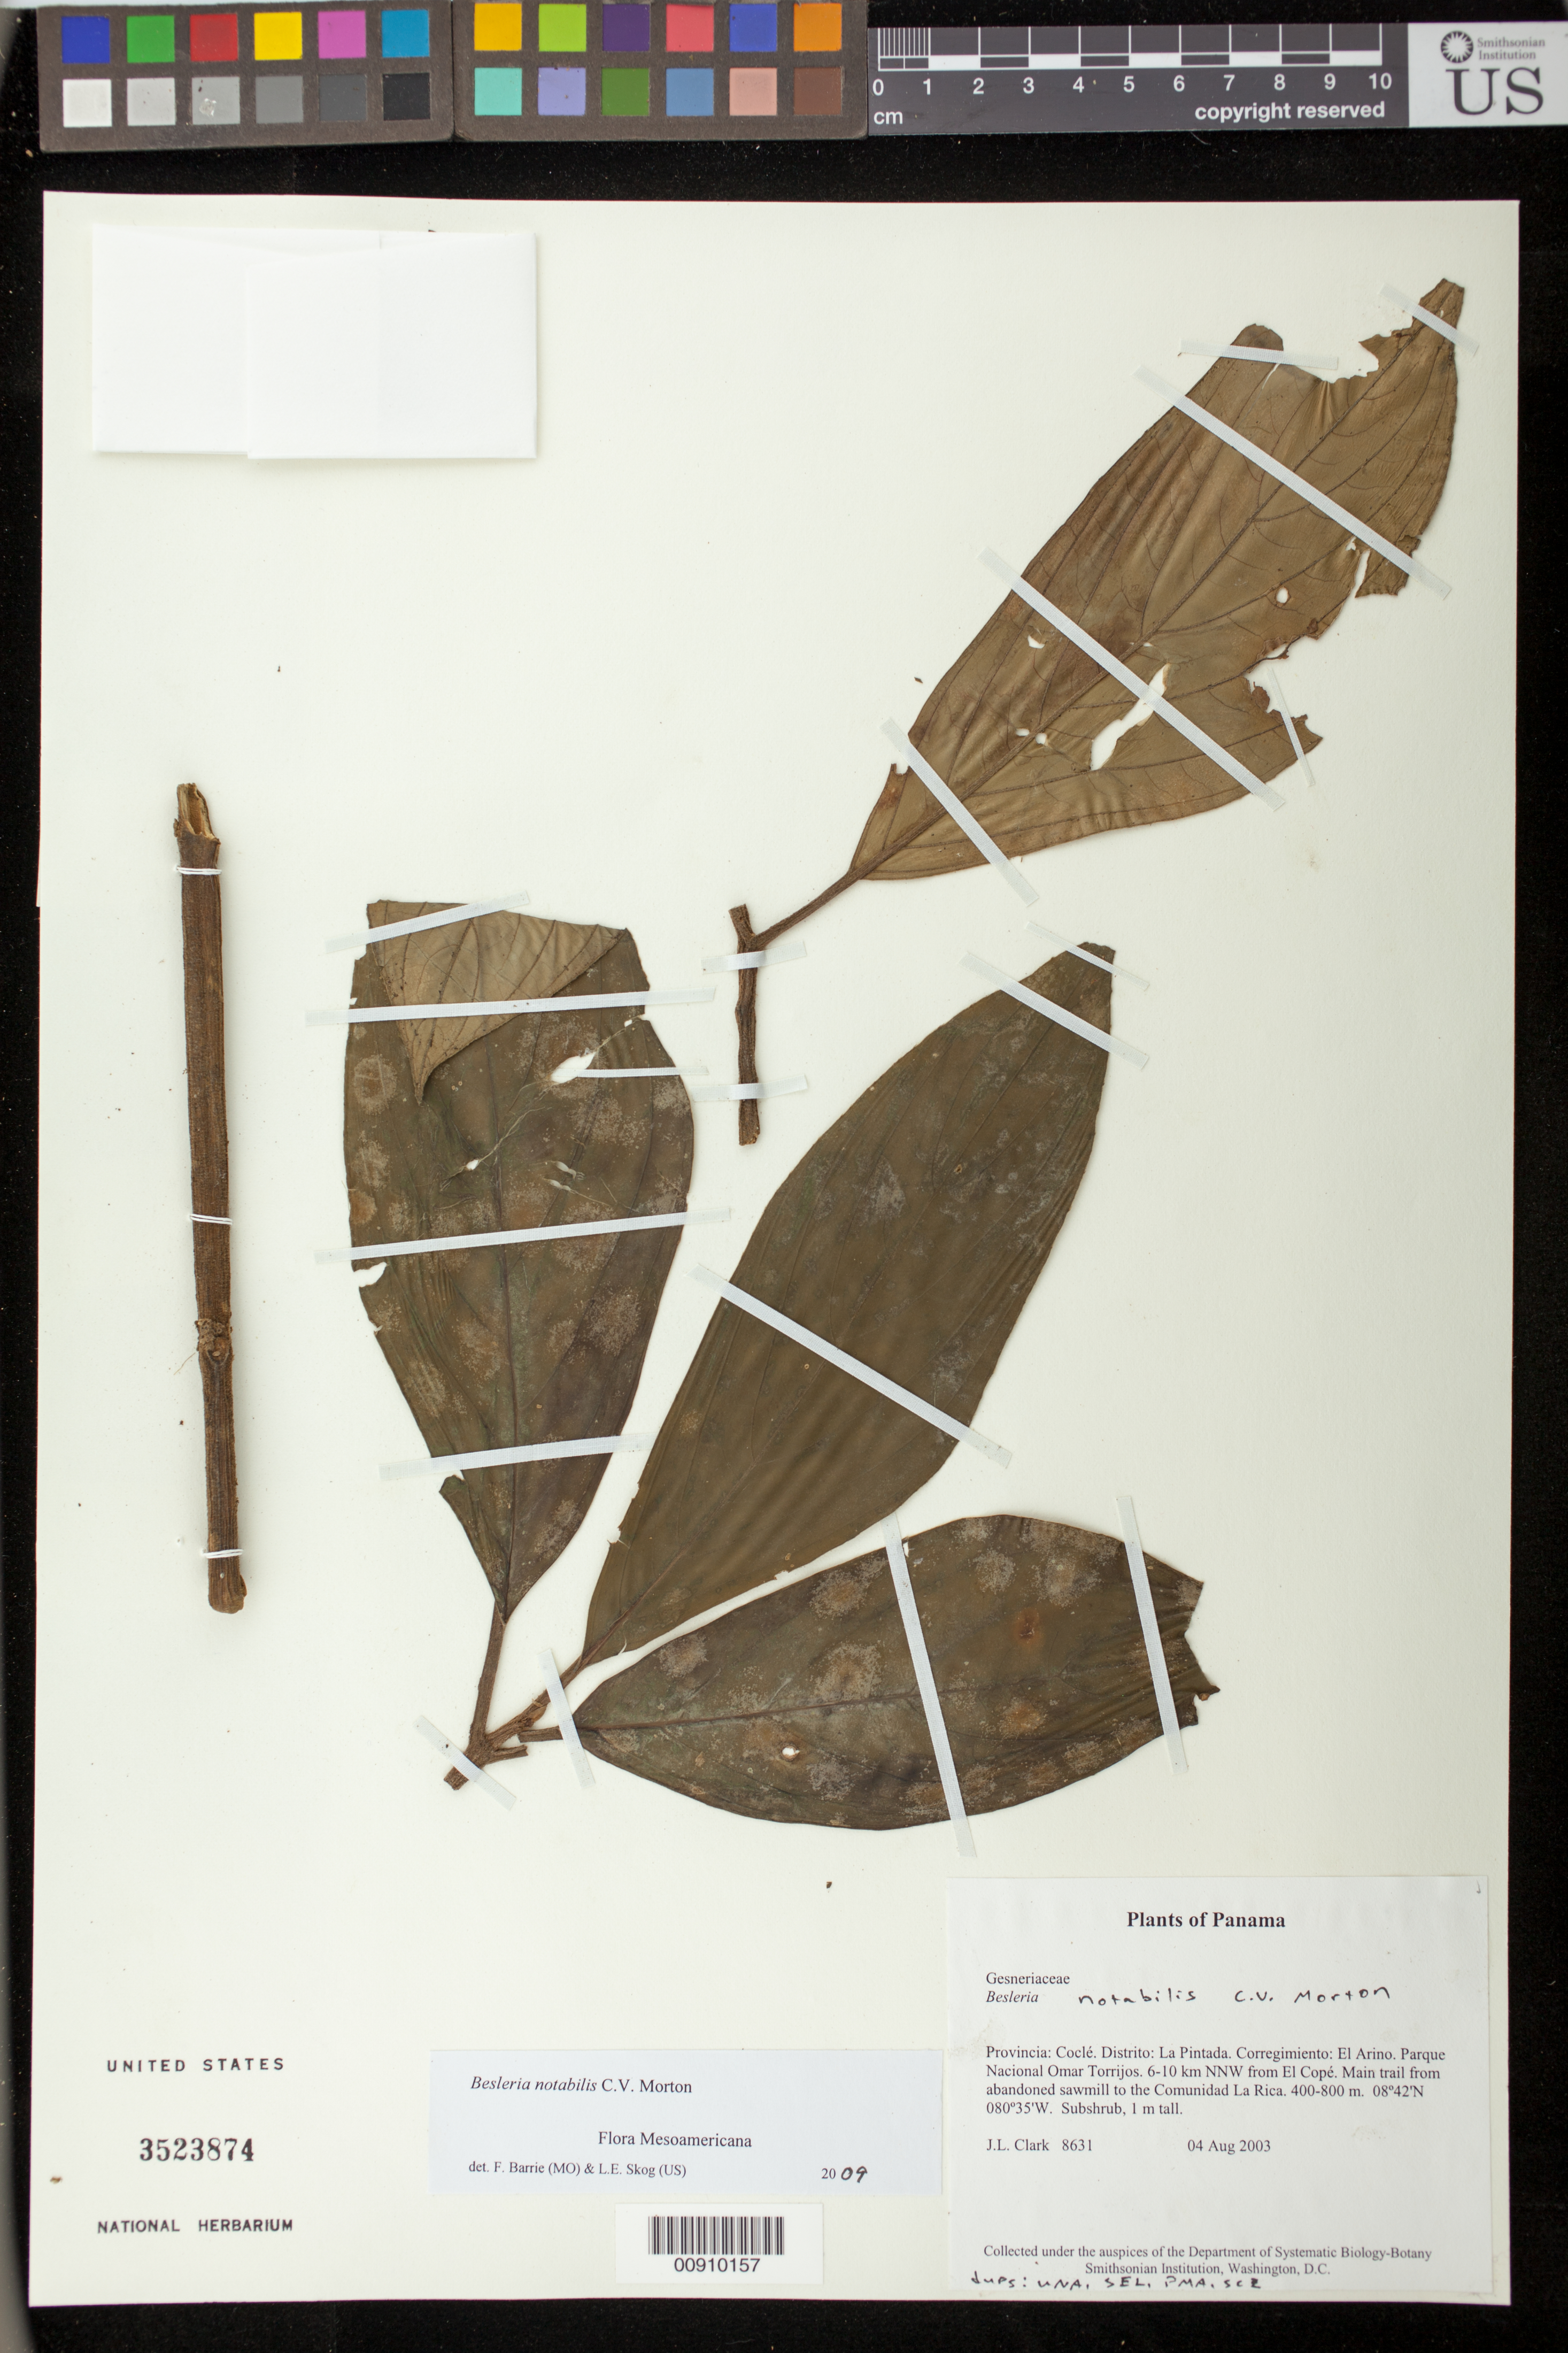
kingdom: Plantae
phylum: Tracheophyta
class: Magnoliopsida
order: Lamiales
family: Gesneriaceae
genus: Besleria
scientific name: Besleria notabilis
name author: C.V. Morton in Standl.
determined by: Clark, J. L., (SEL), The Marie Selby Botanical Garden (UNITED STATES)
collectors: J. L. Clark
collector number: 8631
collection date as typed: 04 Aug 2003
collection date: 2003-08-04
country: Panama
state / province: Coclé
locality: La Pintada. Corregimiento: El Arino. Parque Nacional Omar Torrijos. 6-10 km NNW from El Copé. Main trail from abandoned sawmill to the Comunidad La Rica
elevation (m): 400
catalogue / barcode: US 3523874